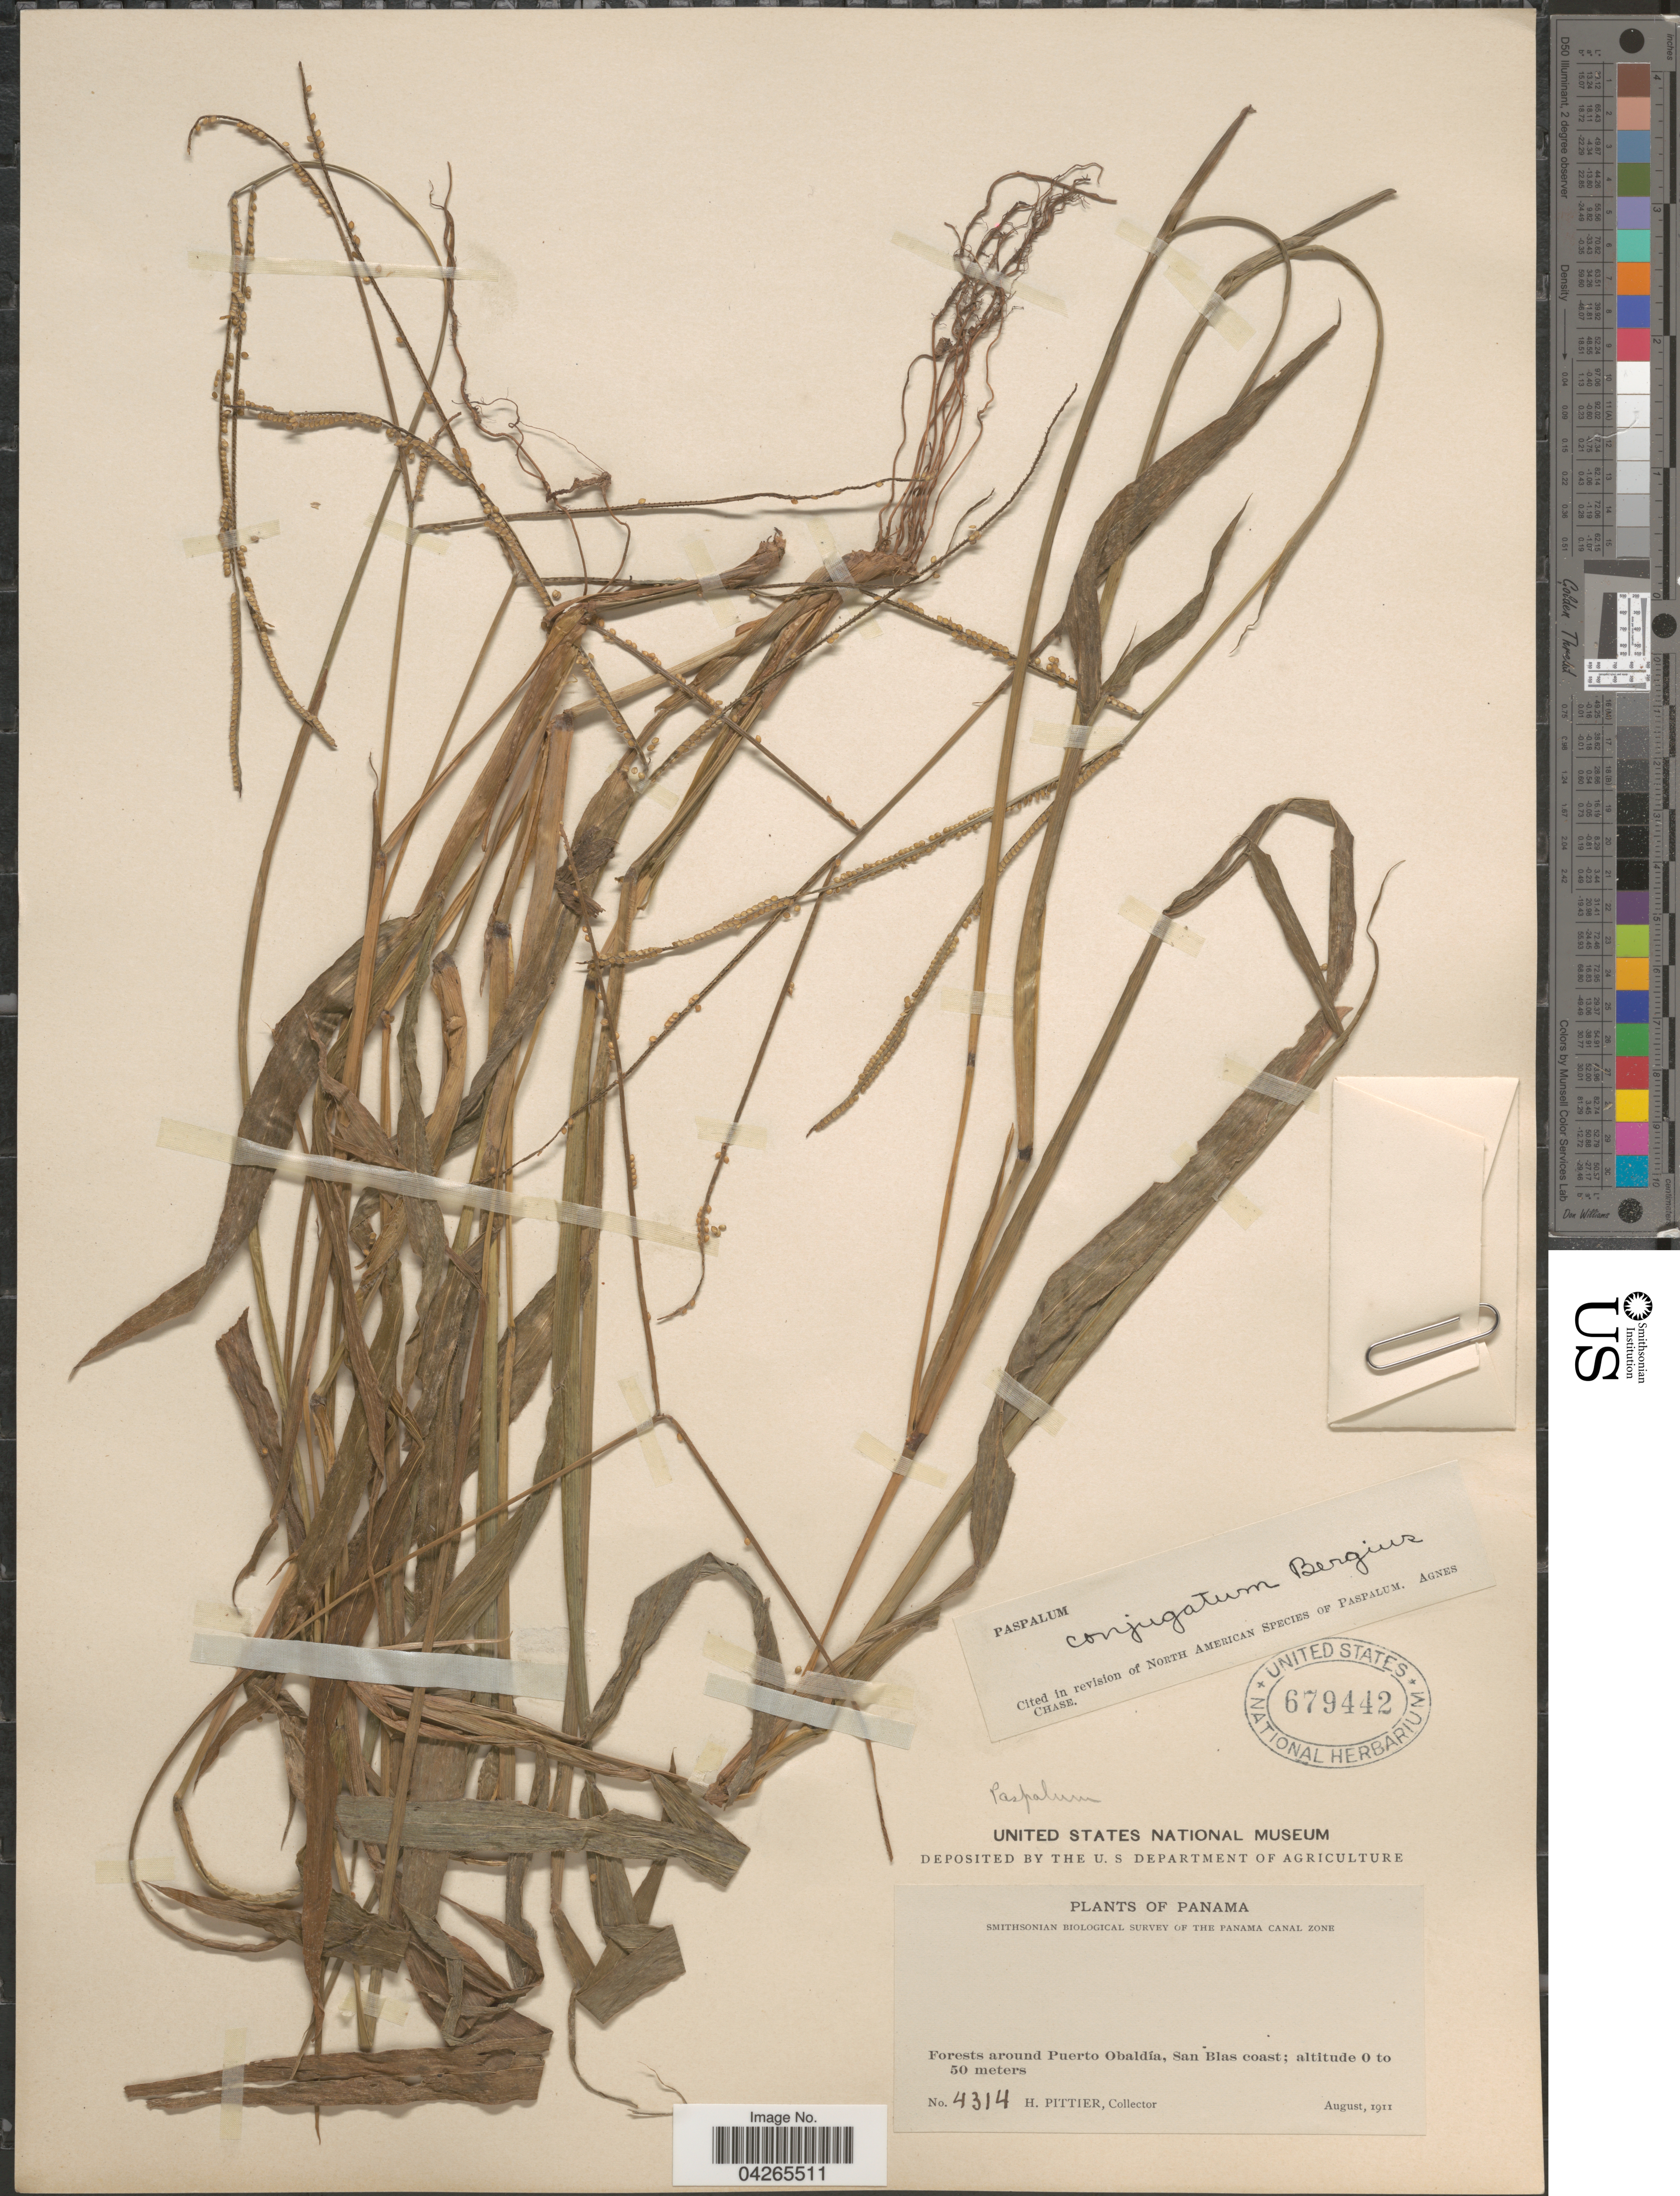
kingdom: Plantae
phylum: Tracheophyta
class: Liliopsida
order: Poales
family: Poaceae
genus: Paspalum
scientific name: Paspalum conjugatum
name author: P.J. Bergius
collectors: H. F. Pittier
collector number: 4314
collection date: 1911-08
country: Panama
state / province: Kuna Yala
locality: Smithsonian Biological Survey of the Panama Canal Zone. Forests around Puerto Obaldía, San Blas coast.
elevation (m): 0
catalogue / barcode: US 679442